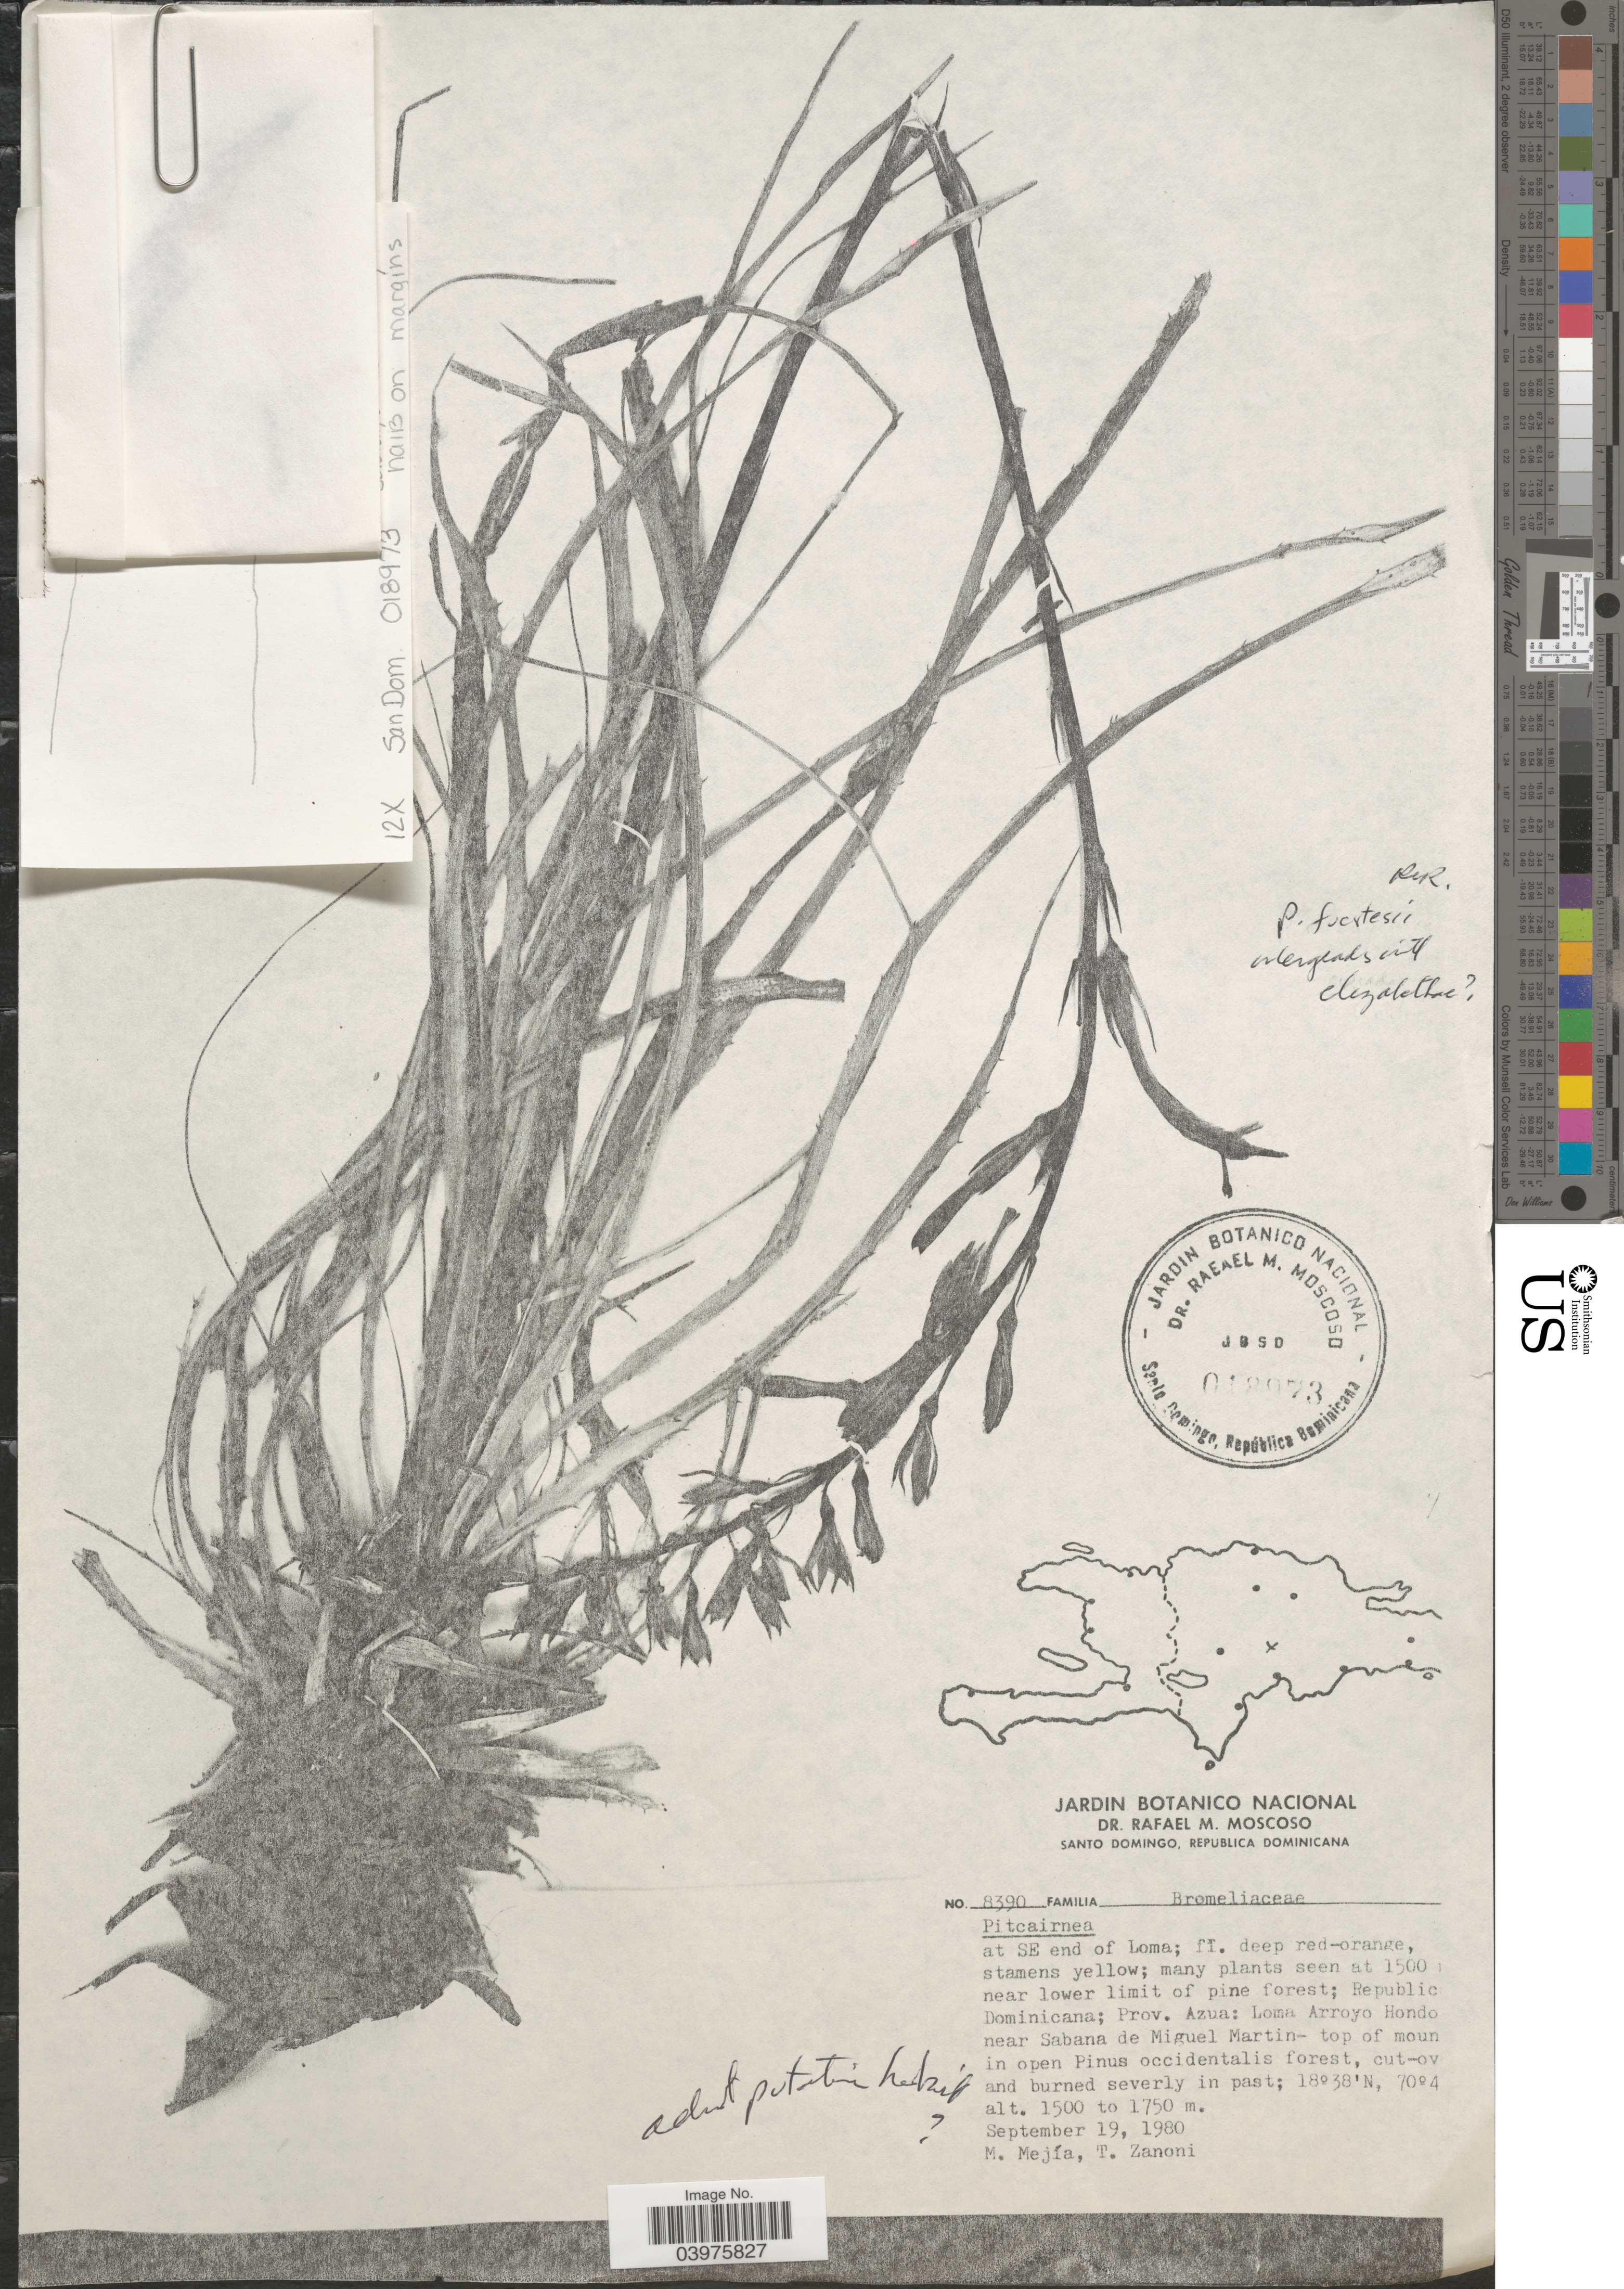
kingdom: Plantae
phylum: Tracheophyta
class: Liliopsida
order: Poales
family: Bromeliaceae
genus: Pitcairnia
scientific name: Pitcairnia fuertesii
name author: Mez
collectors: M. Mejia & T. Zanoni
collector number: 8390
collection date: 1980-09-19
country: Dominican Republic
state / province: Azua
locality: At SE end of Loma. Arroyo Hondo near Sabana de Miguel Martin.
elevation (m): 1500